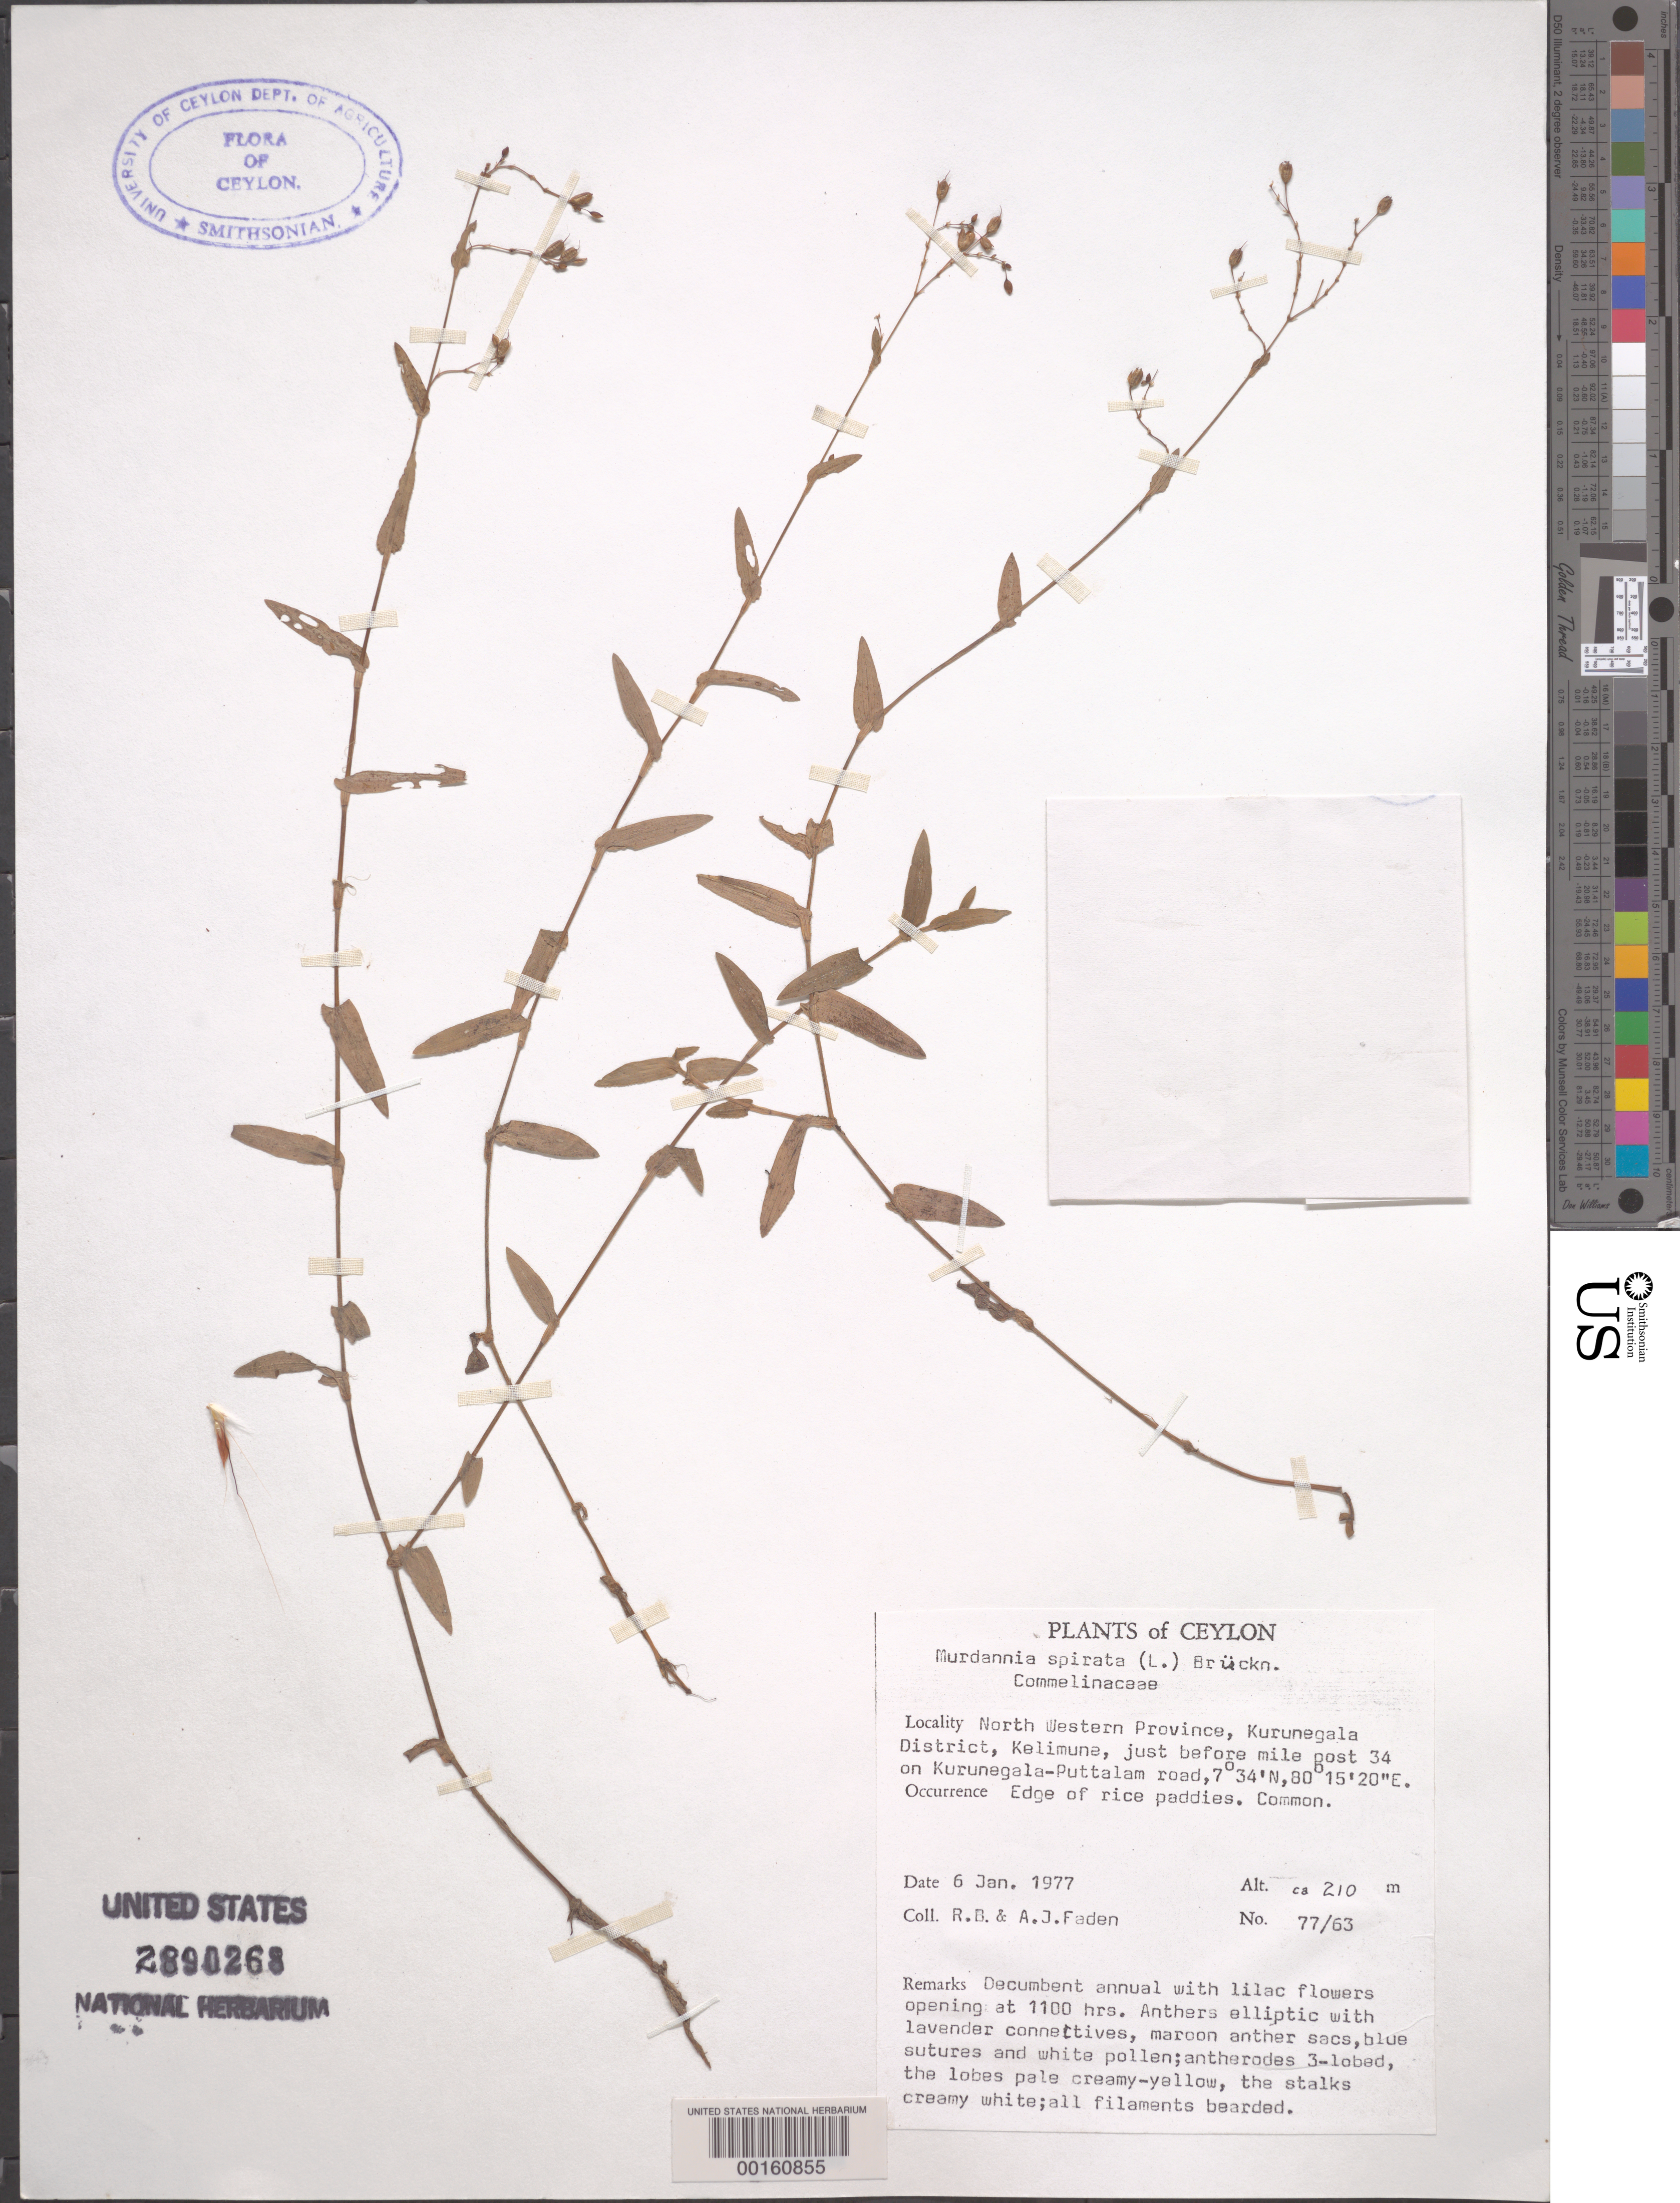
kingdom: Plantae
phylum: Tracheophyta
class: Liliopsida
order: Commelinales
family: Commelinaceae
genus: Murdannia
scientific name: Murdannia spirata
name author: (L.) G. Brückn.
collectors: R. B. Faden & A. J. Faden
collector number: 77/63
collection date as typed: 06 Jan 1977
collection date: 1977-01-06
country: Sri Lanka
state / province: North Western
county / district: Kurunegala Dist.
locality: Kelimune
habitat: Rice paddies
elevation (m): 210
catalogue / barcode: US 2890268